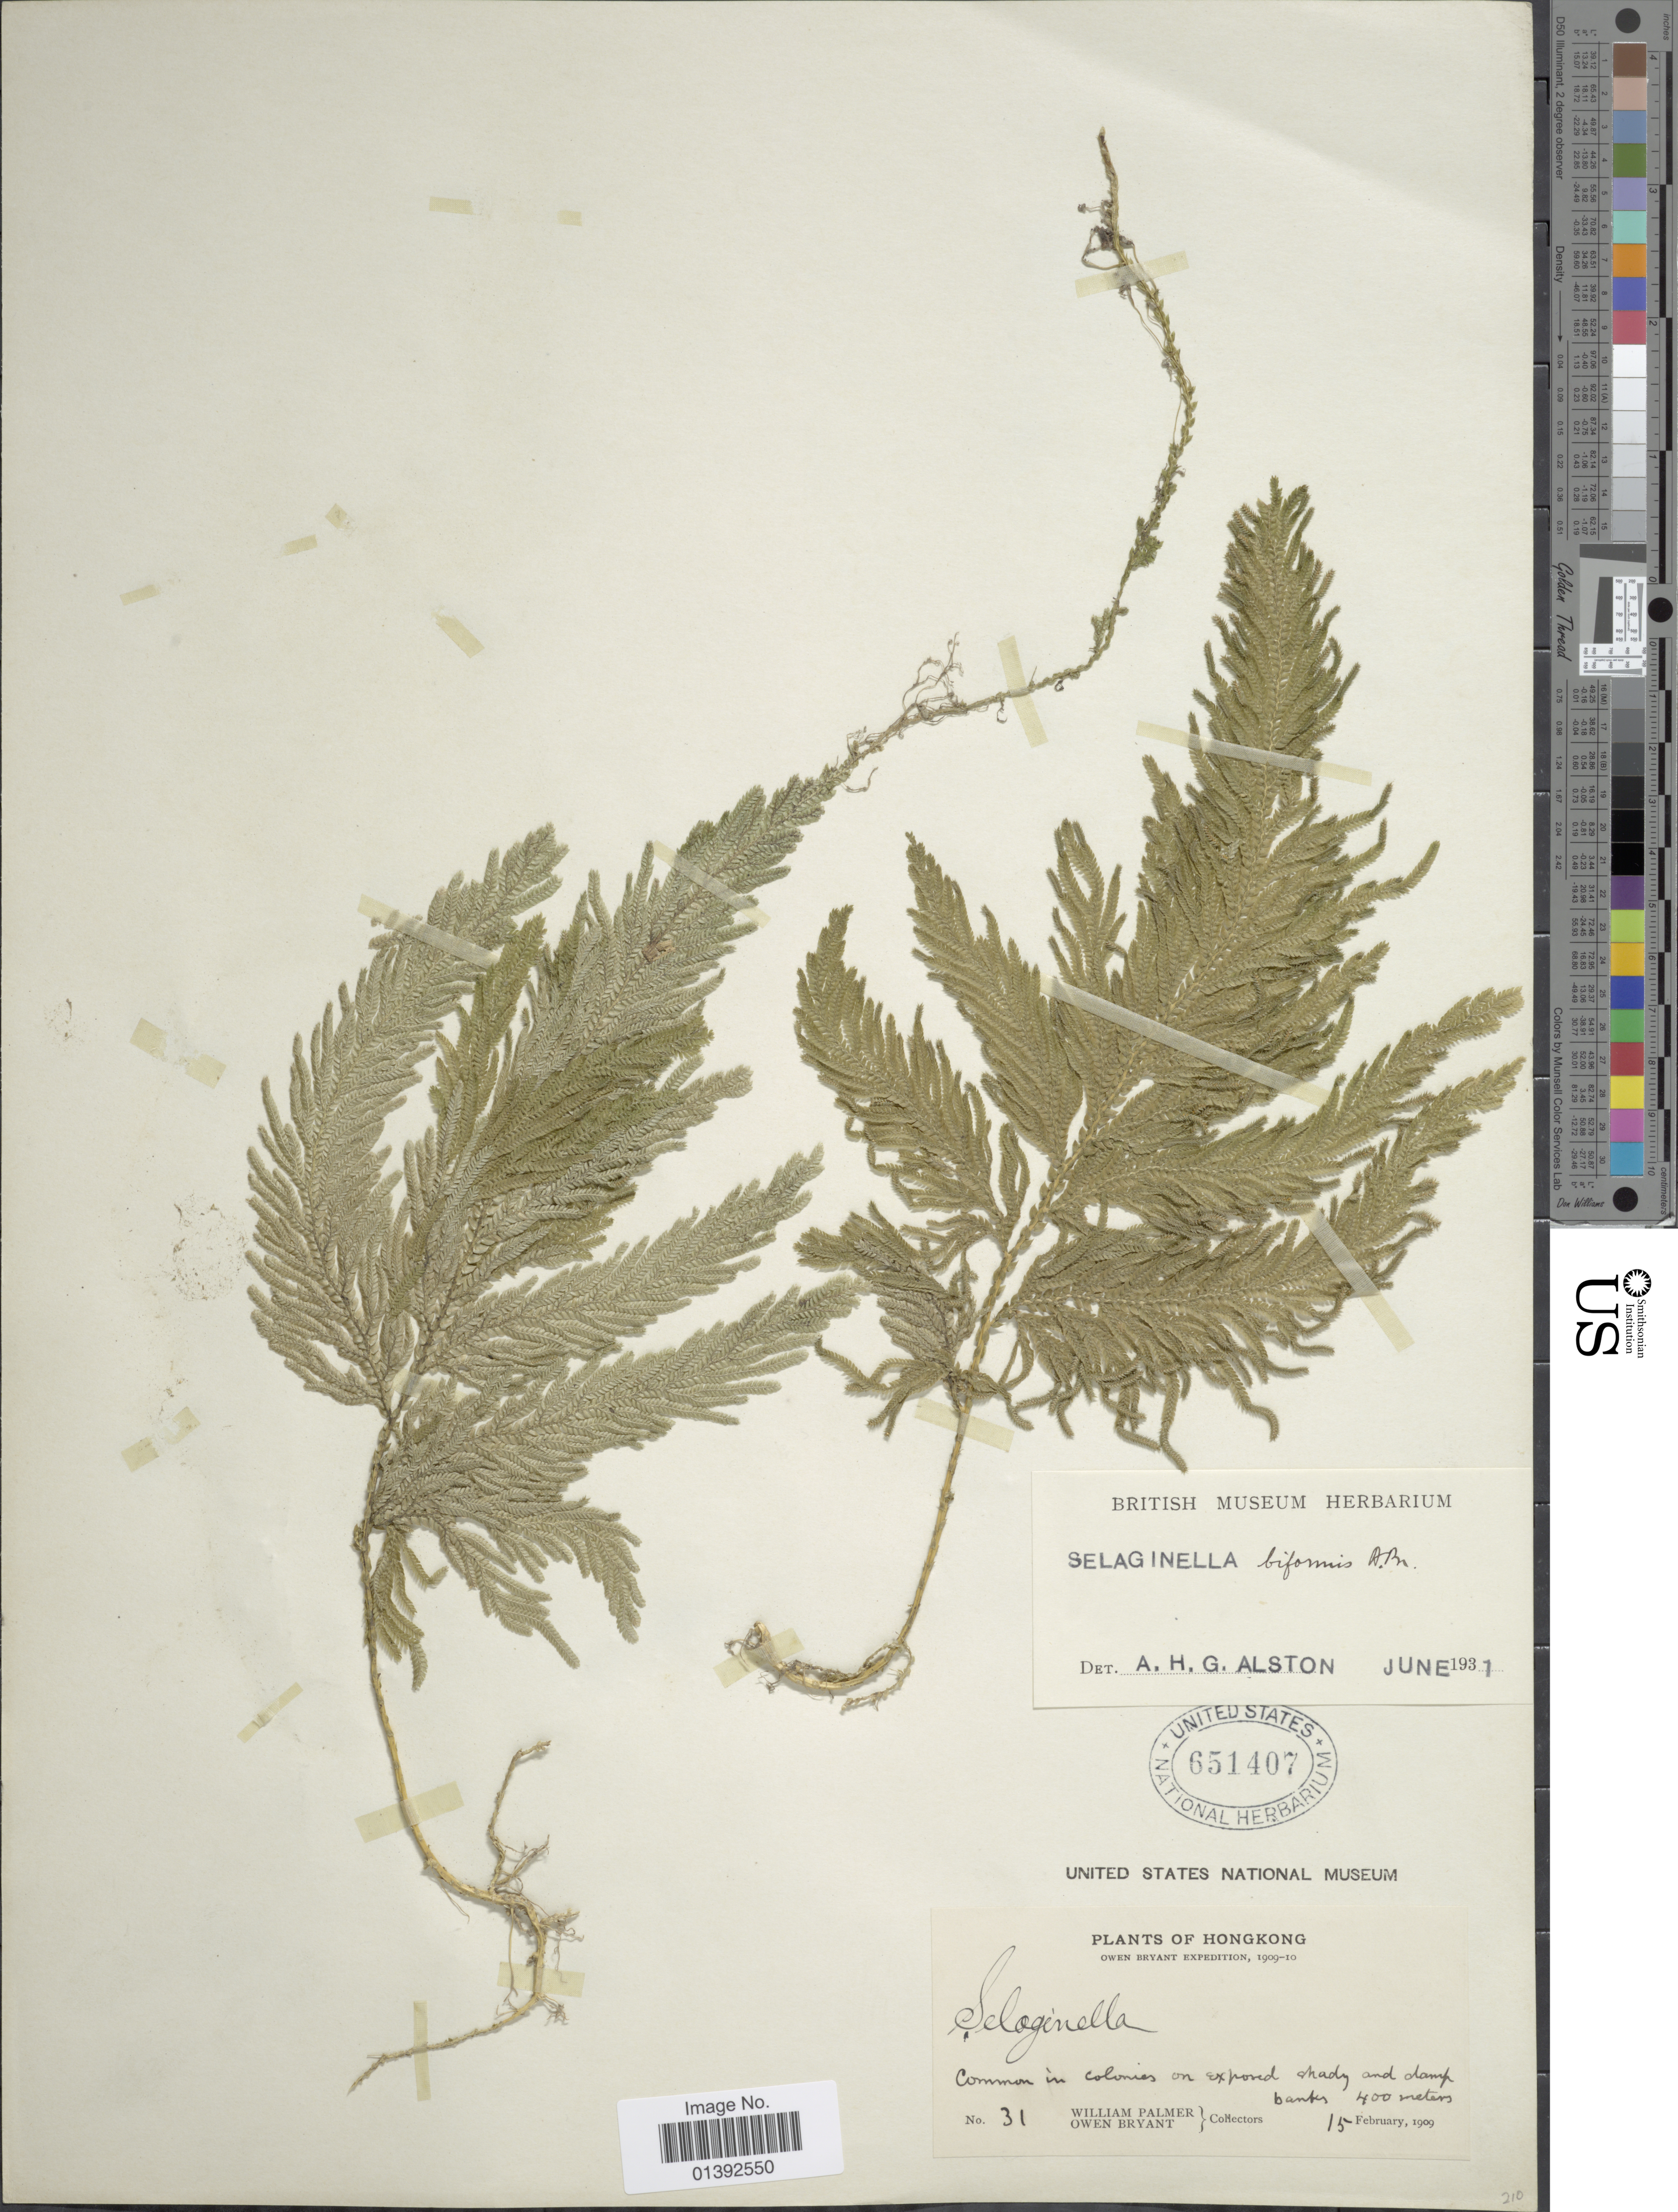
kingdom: Plantae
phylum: Tracheophyta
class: Lycopodiopsida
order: Selaginellales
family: Selaginellaceae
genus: Selaginella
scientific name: Selaginella biformis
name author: A. Braun ex Kuhn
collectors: W. Palmer & O. Bryant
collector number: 31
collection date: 1909-02-15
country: China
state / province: Hong Kong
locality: On exposed shady and damp banks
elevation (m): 400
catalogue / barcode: US 651407